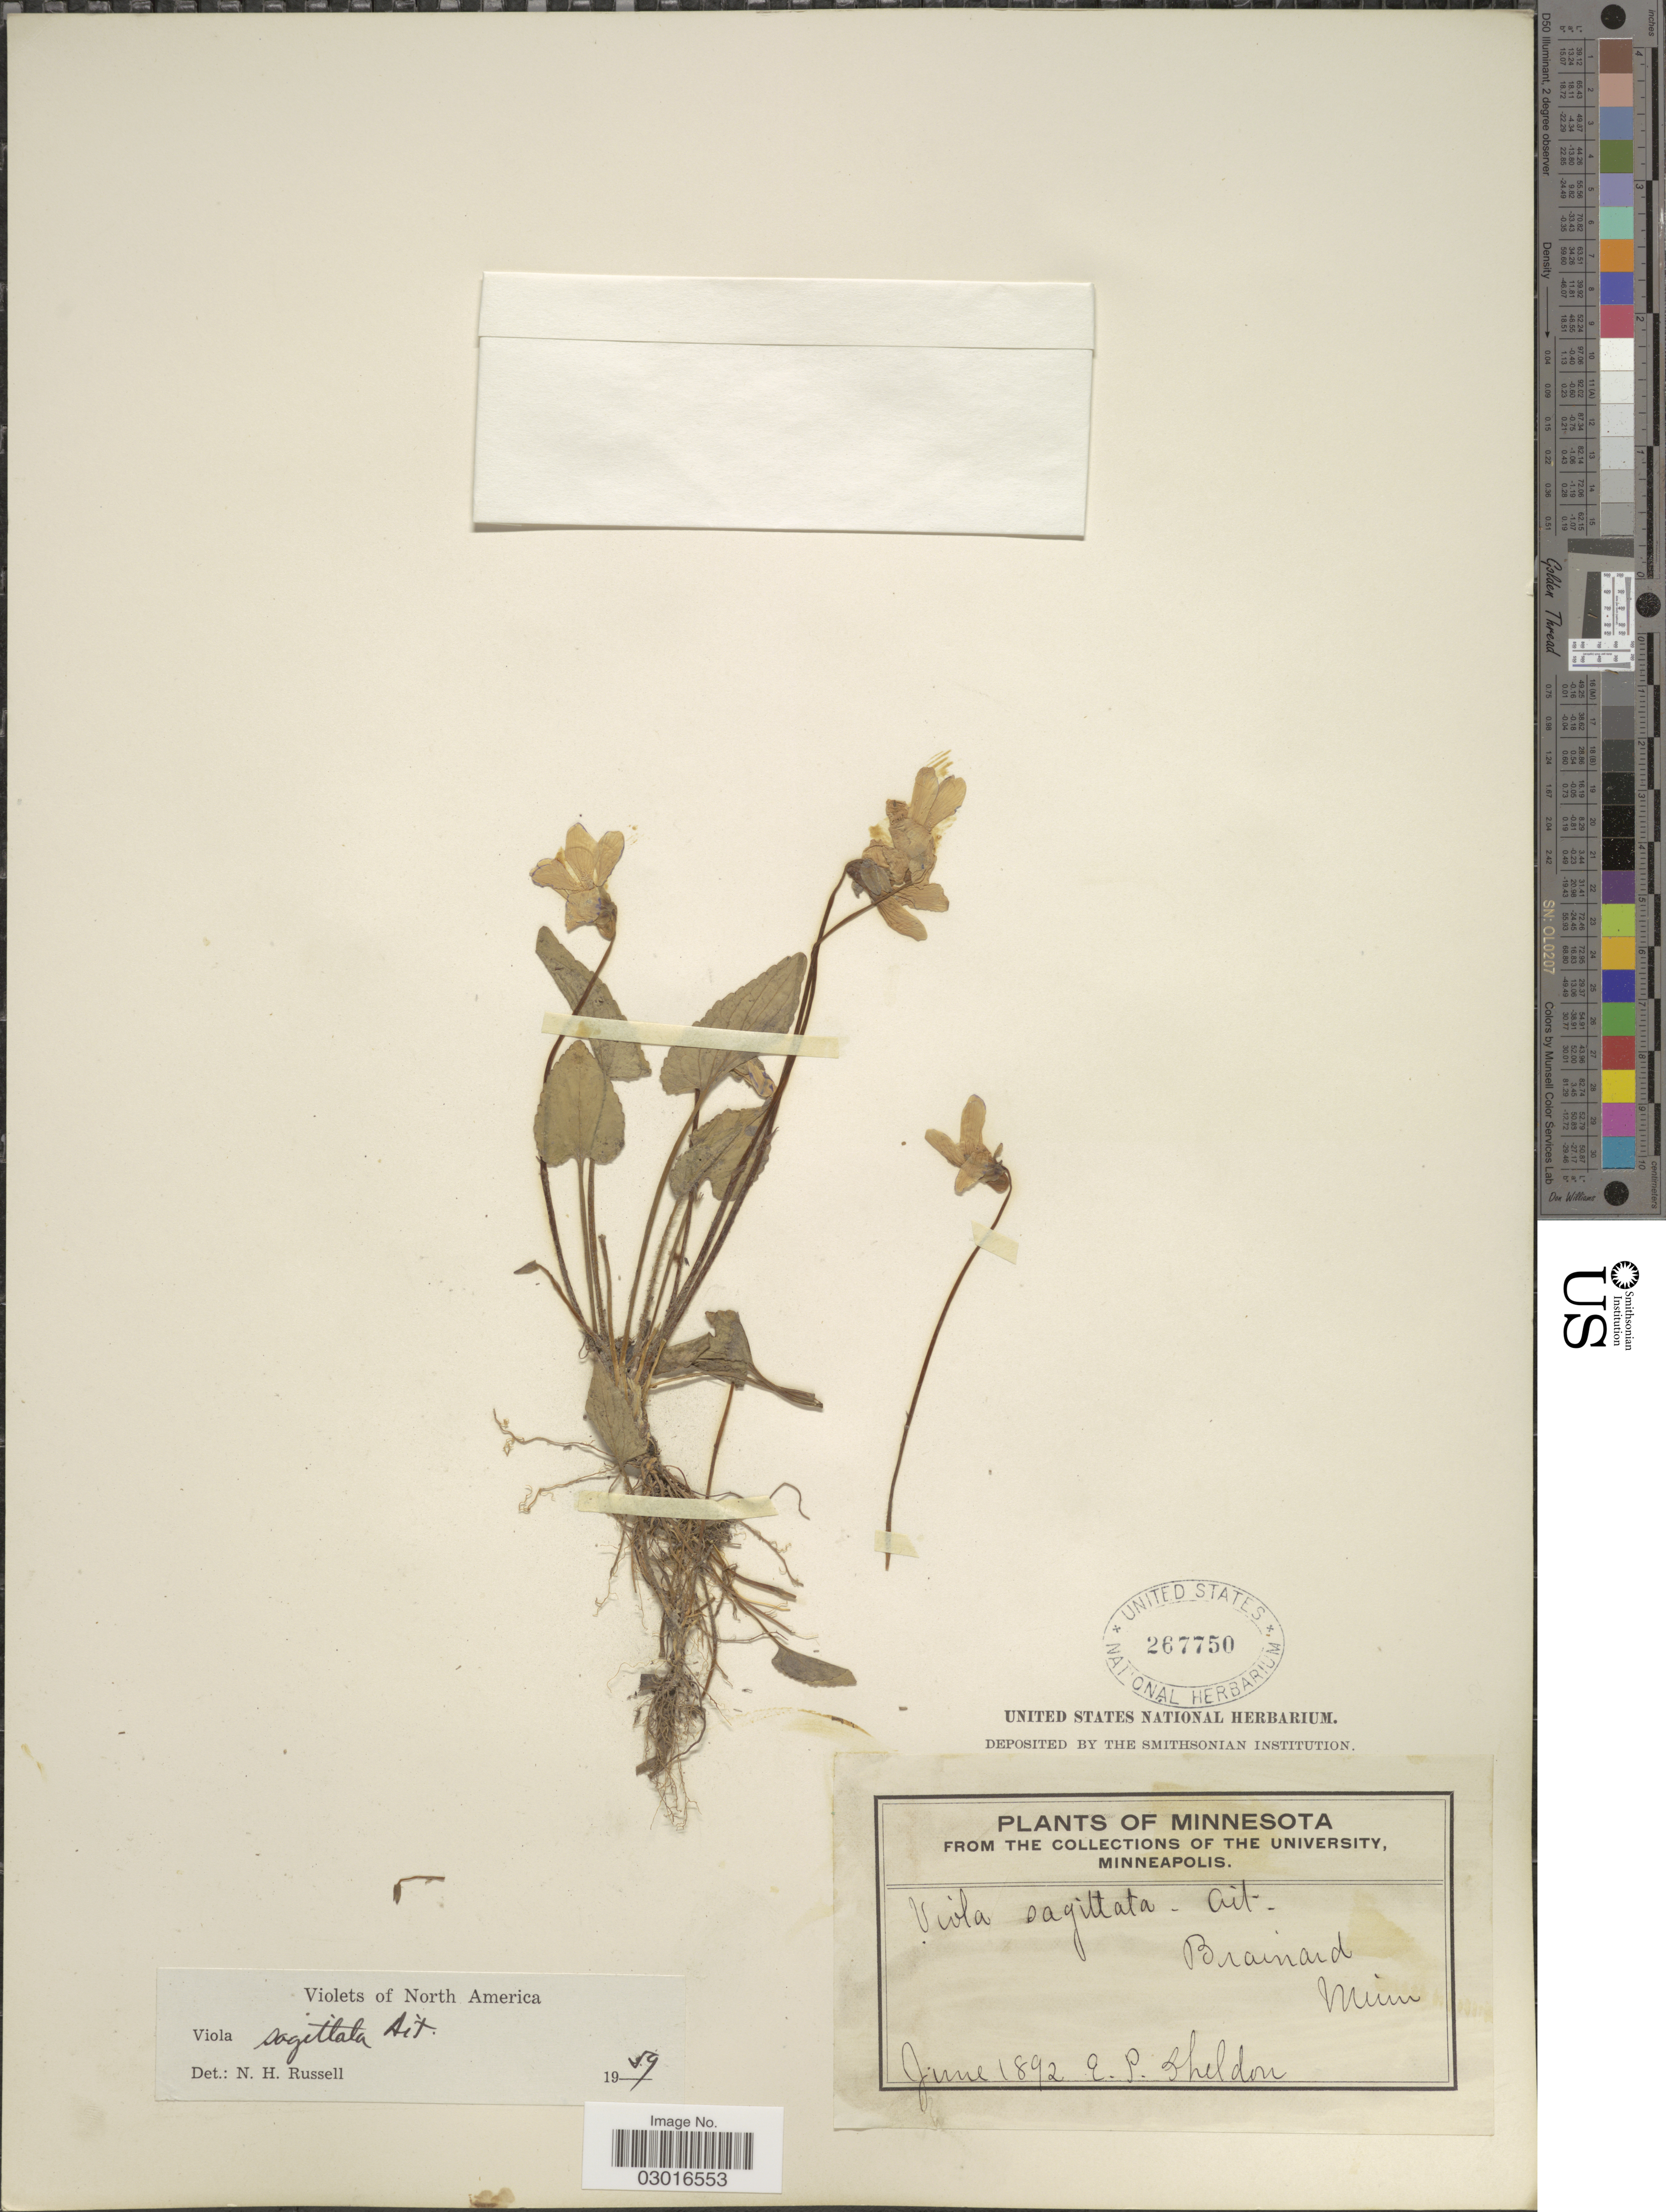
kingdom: Plantae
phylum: Tracheophyta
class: Magnoliopsida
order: Malpighiales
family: Violaceae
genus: Viola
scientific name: Viola sagittata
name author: Aiton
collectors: E. P. Sheldon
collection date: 1892-06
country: United States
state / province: Minnesota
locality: Brainard.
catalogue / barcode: US 267750